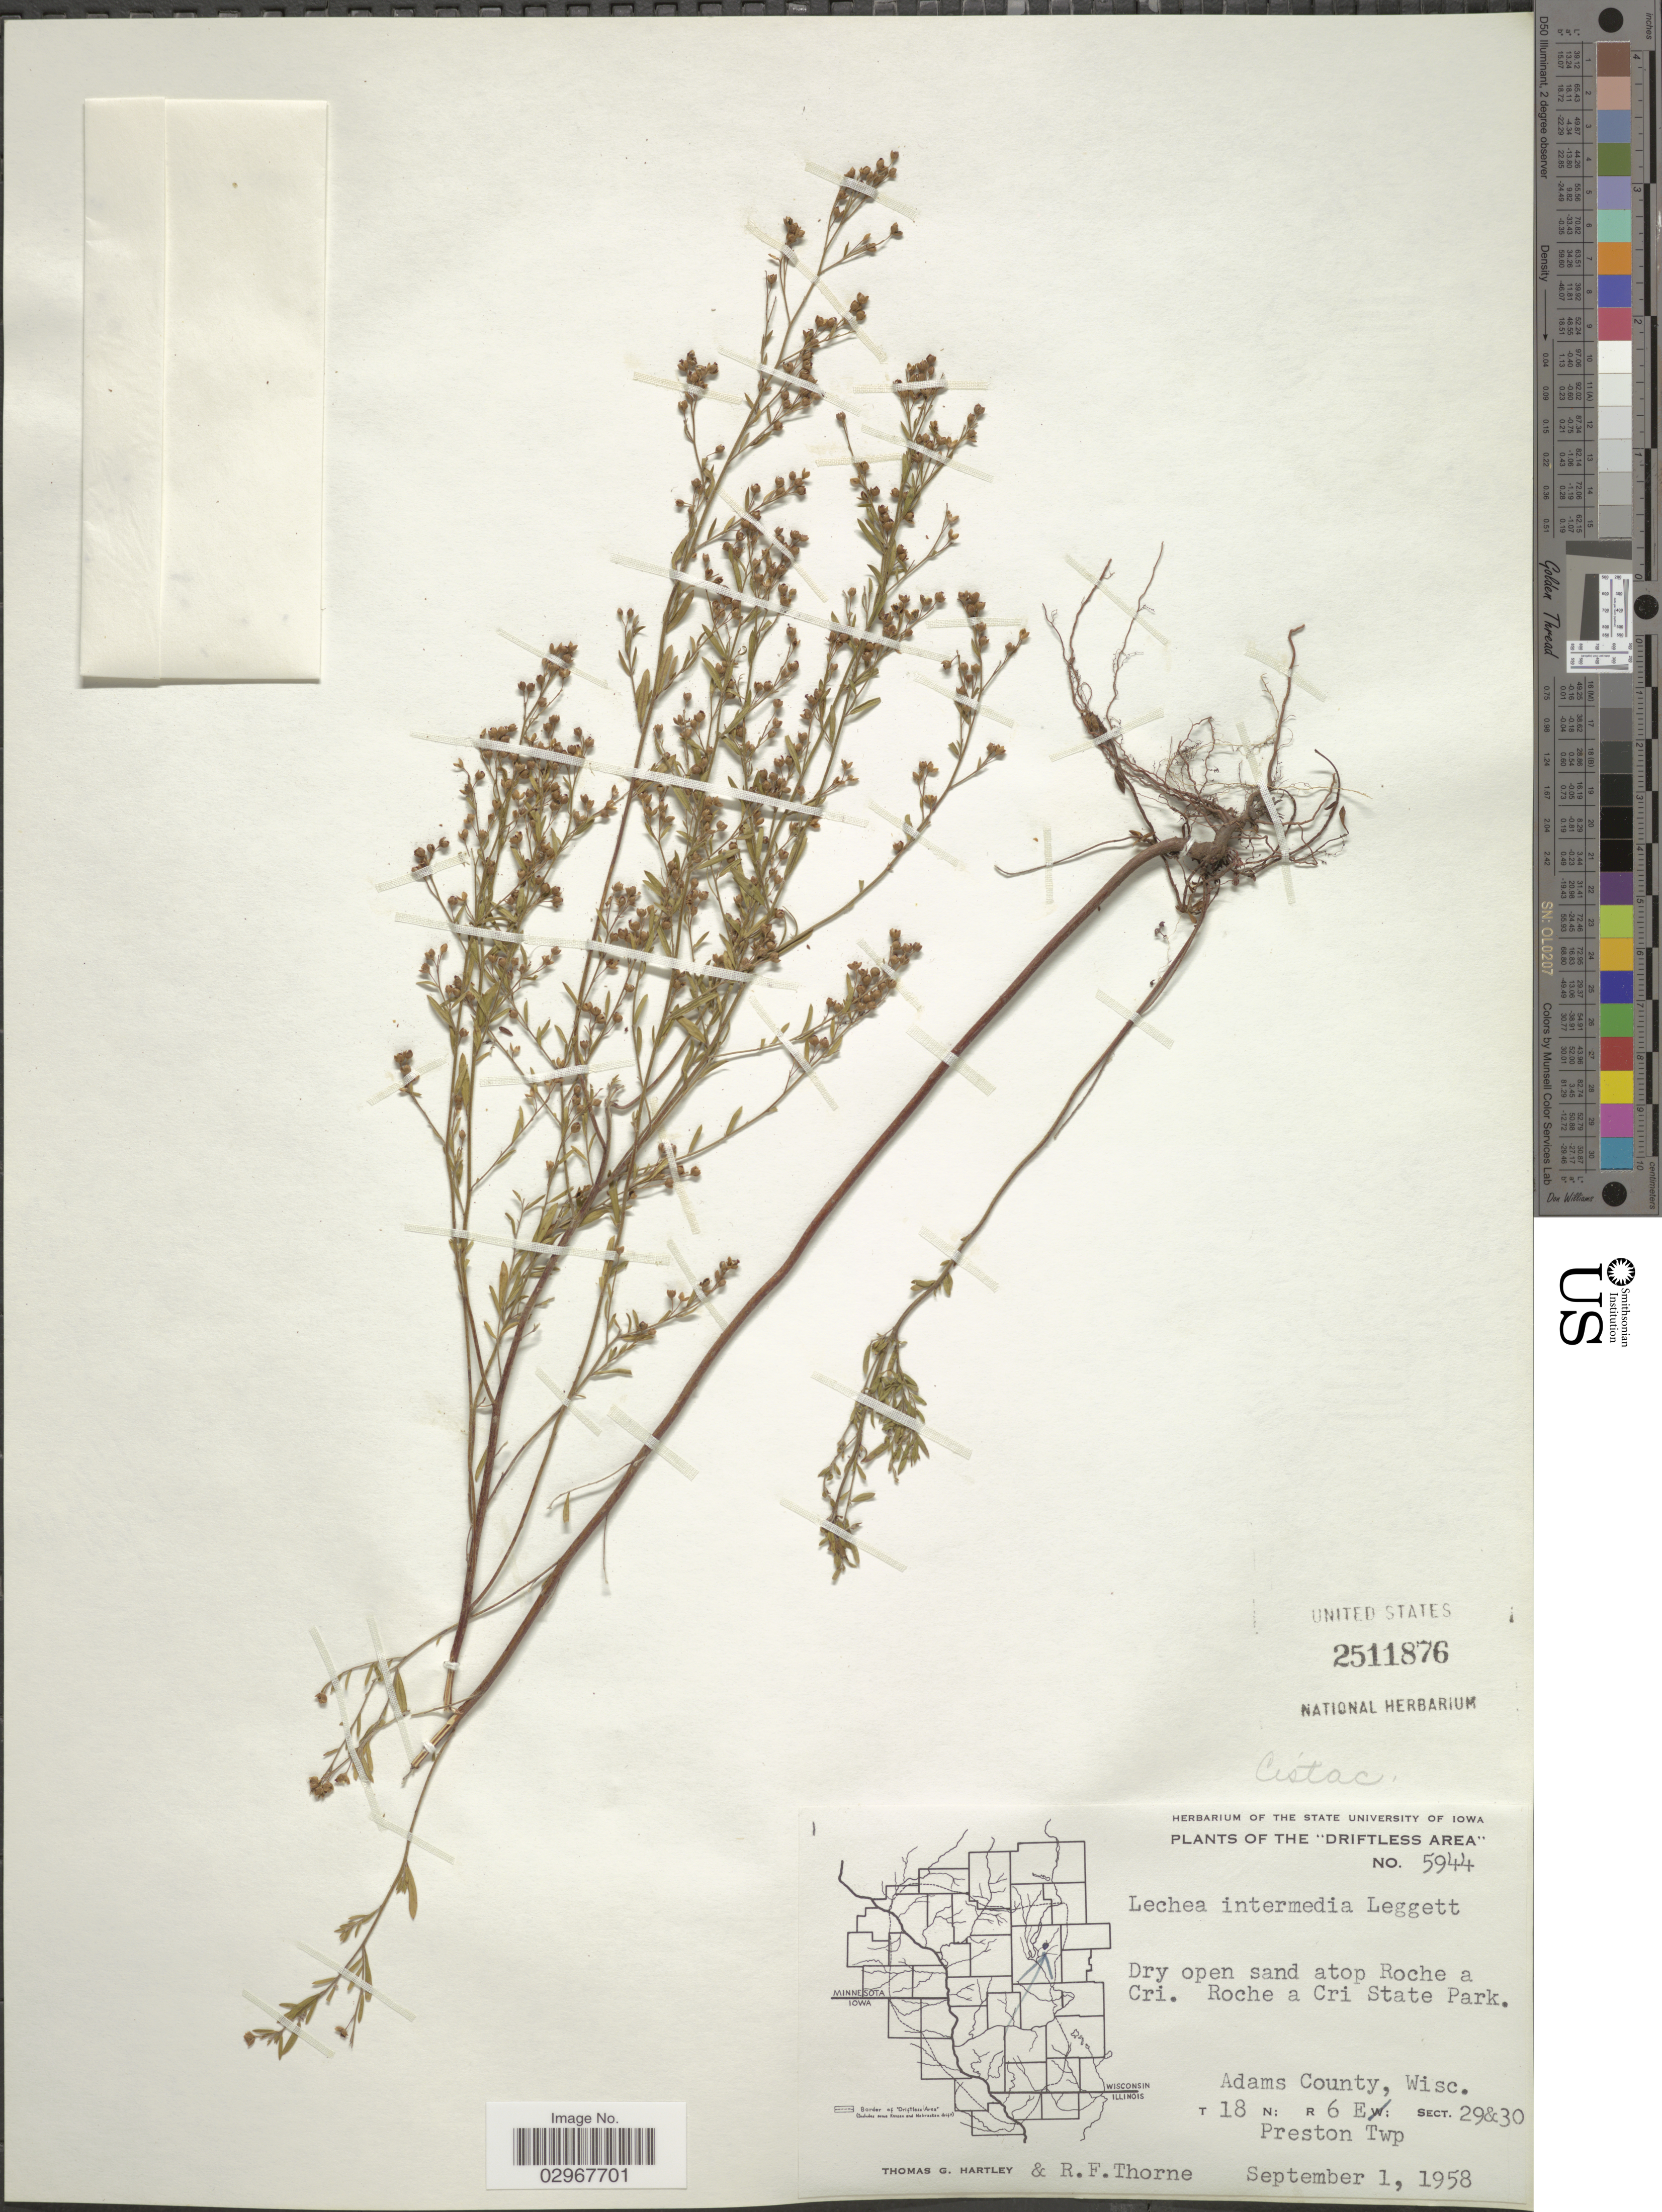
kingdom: Plantae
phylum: Tracheophyta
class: Magnoliopsida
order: Malvales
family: Cistaceae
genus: Lechea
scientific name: Lechea intermedia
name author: Legg. ex Britton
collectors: T. G. Hartley & R. Thorne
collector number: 5944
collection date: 1958-09-01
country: United States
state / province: Wisconsin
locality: The "Driftless Area". Dry open sand atop Roche a Cri. Roche a Cri State Park. Adams County, Wisc. T18N; R6E; Sect. 29&30. Preston Twp.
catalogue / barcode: US 2511876